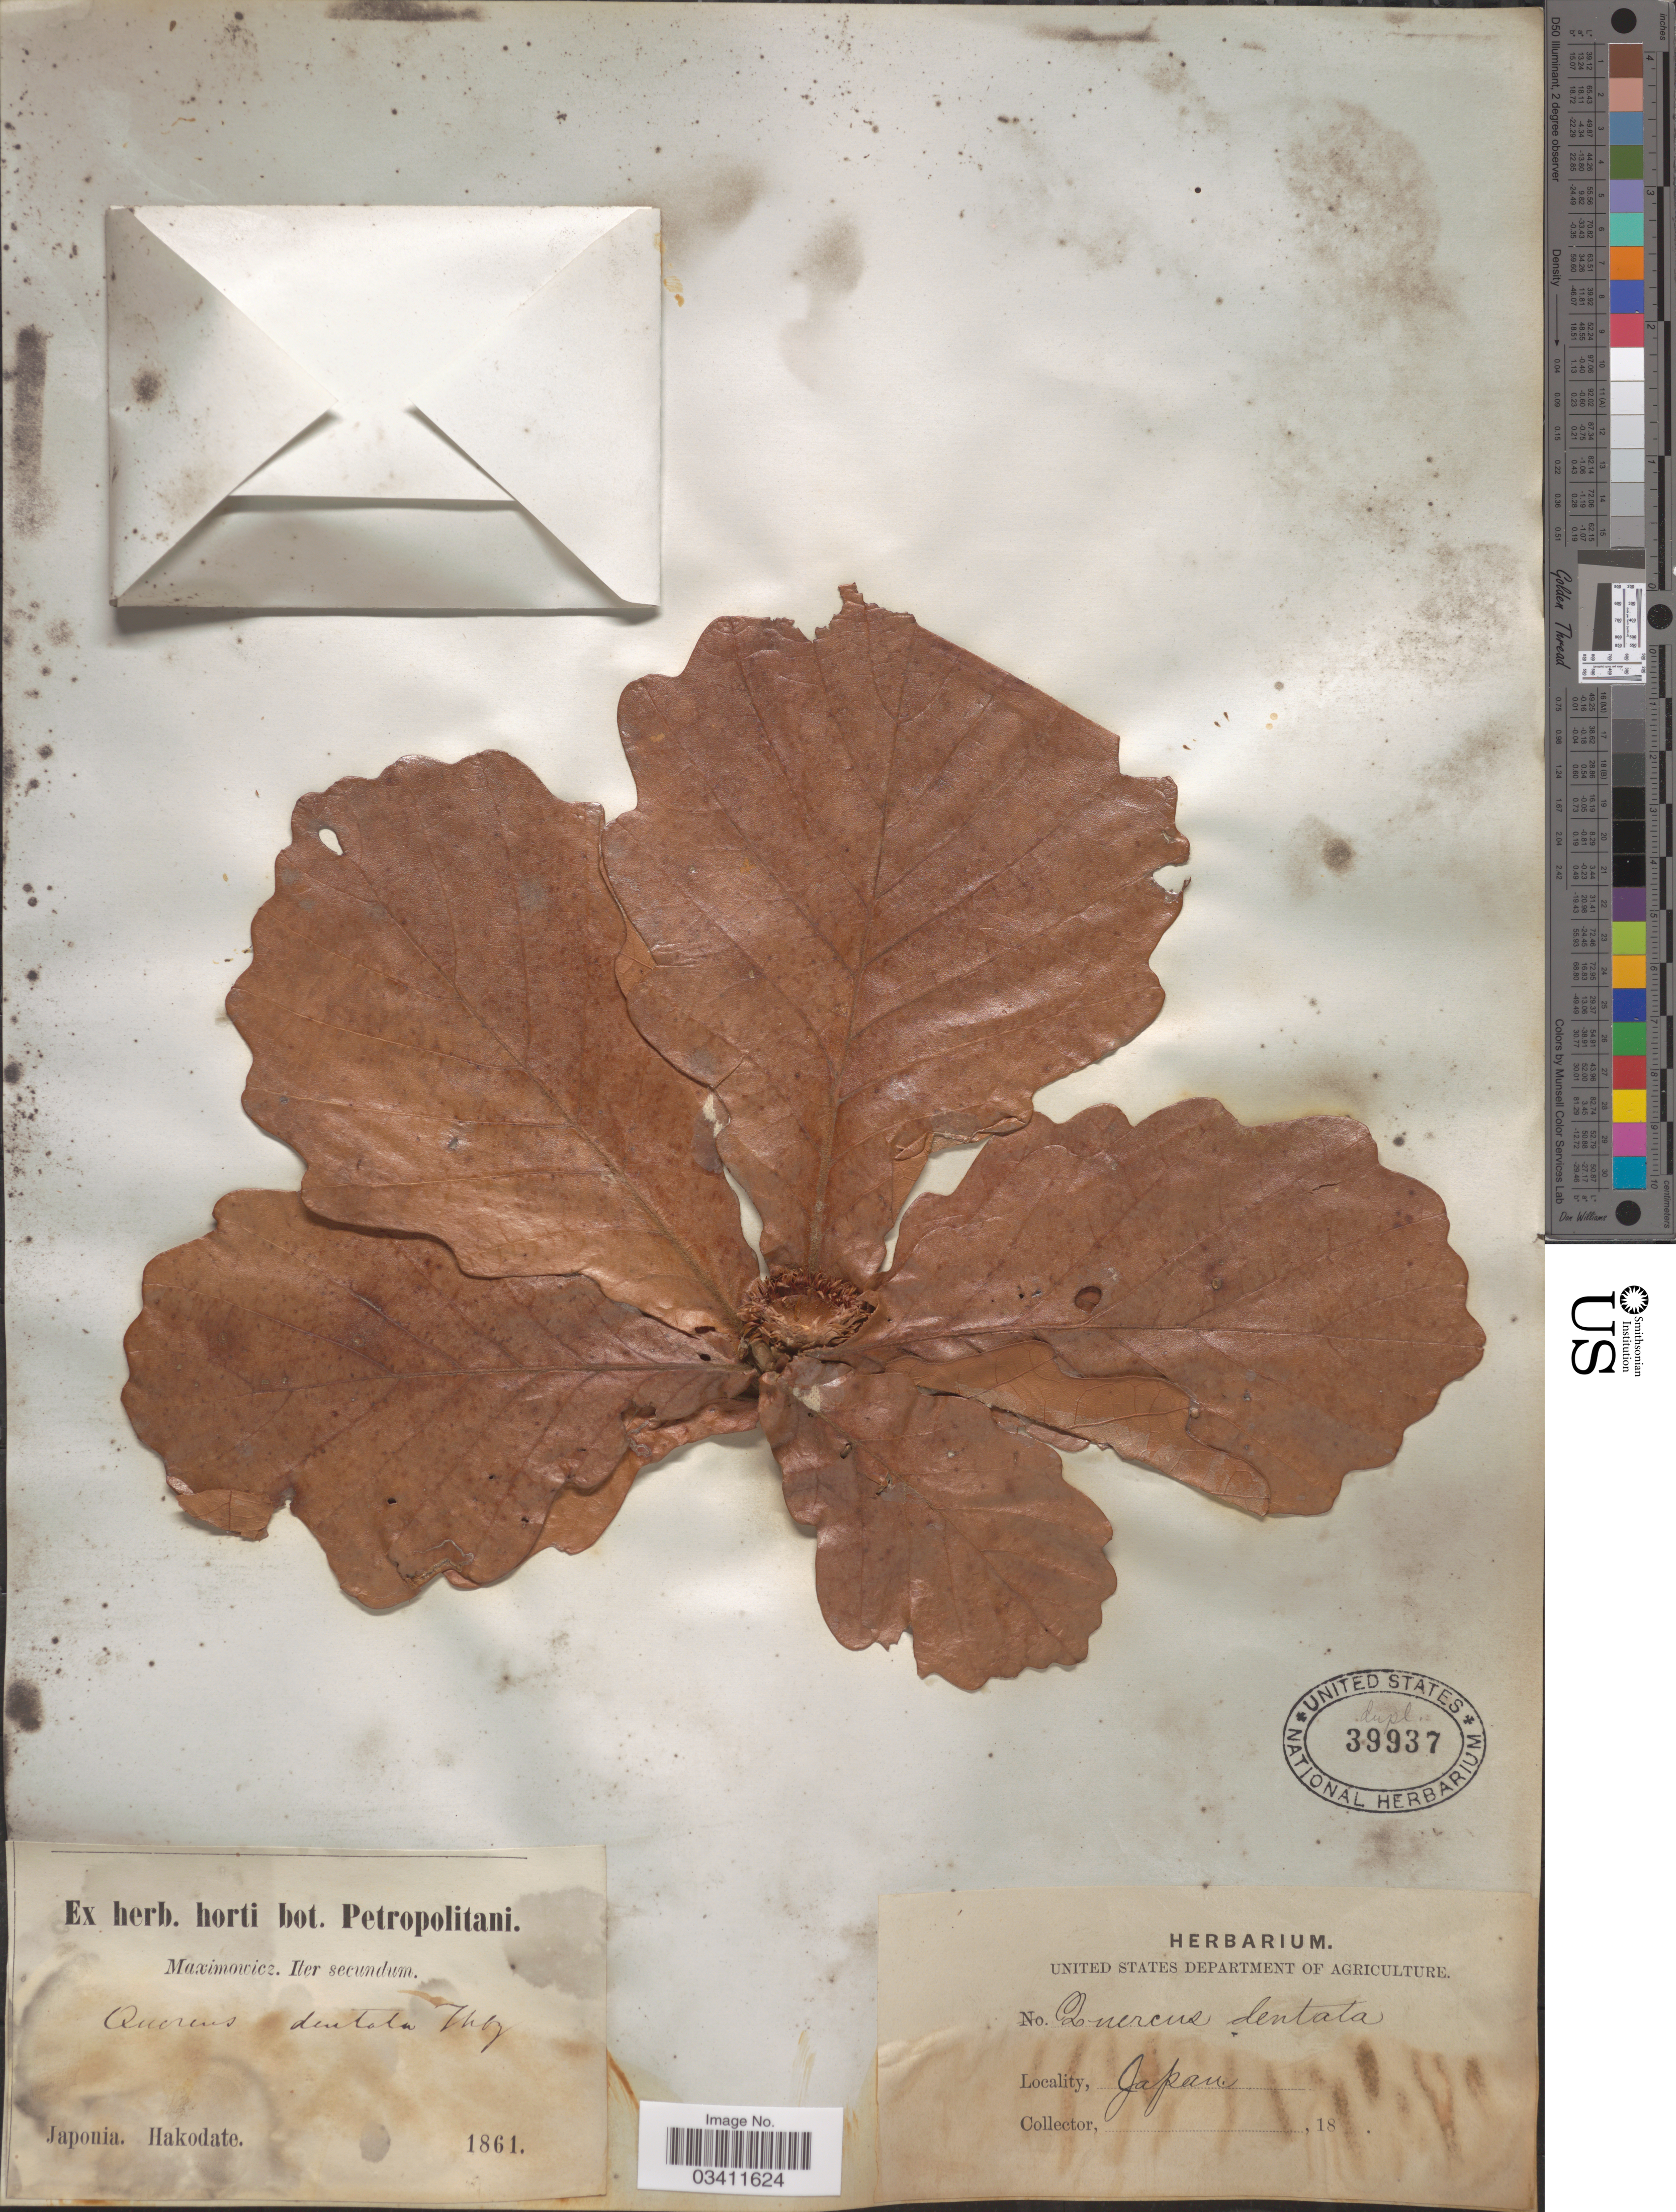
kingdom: Plantae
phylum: Tracheophyta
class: Magnoliopsida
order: Fagales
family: Fagaceae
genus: Quercus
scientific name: Quercus dentata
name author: Thunb.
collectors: Maximowicz, --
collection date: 1861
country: Japan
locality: Hakodate.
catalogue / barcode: US 39937